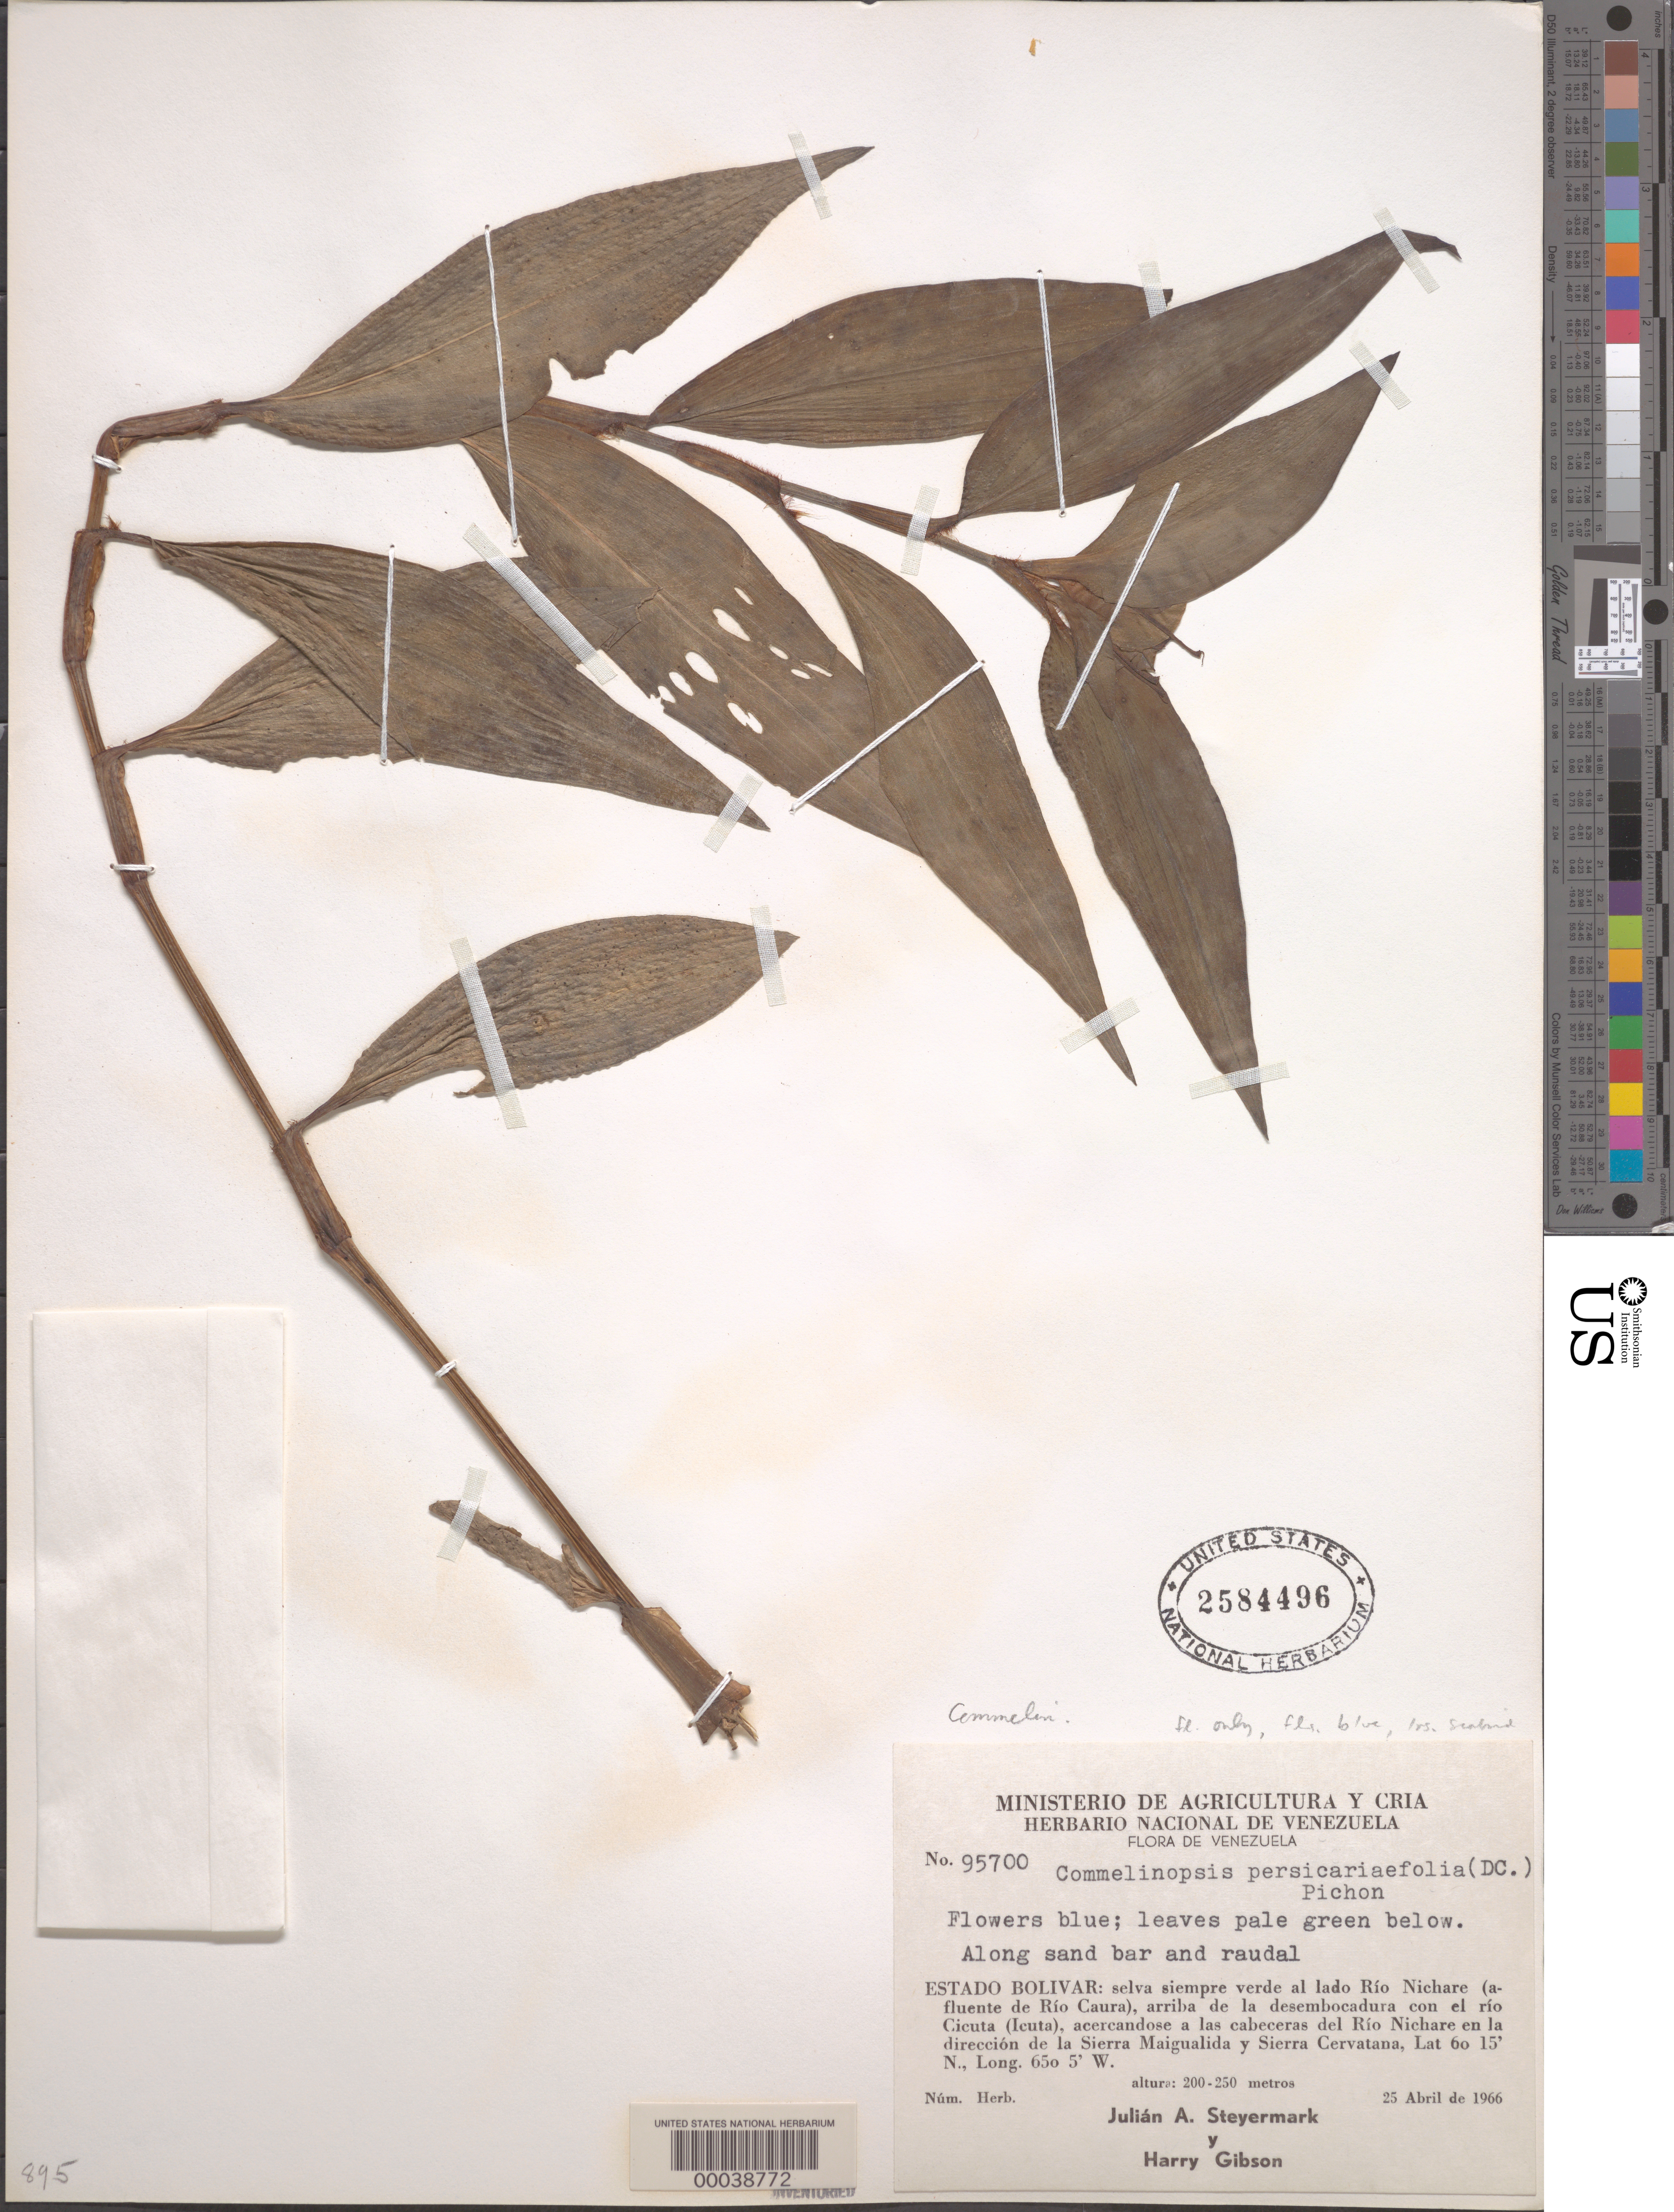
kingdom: Plantae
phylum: Tracheophyta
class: Liliopsida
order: Commelinales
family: Commelinaceae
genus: Commelina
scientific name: Commelina obliqua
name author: Vahl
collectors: J. Steyermark & H. Gibson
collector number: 95700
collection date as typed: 25 Apr 1966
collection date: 1966-04-25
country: Venezuela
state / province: Bolívar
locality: Rio Nichare, confluence of Rio Caura, in the direction of Sierra Maigualida and Sierra Ceruatana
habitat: Along sandbar and raudal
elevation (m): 200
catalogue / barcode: US 2584496